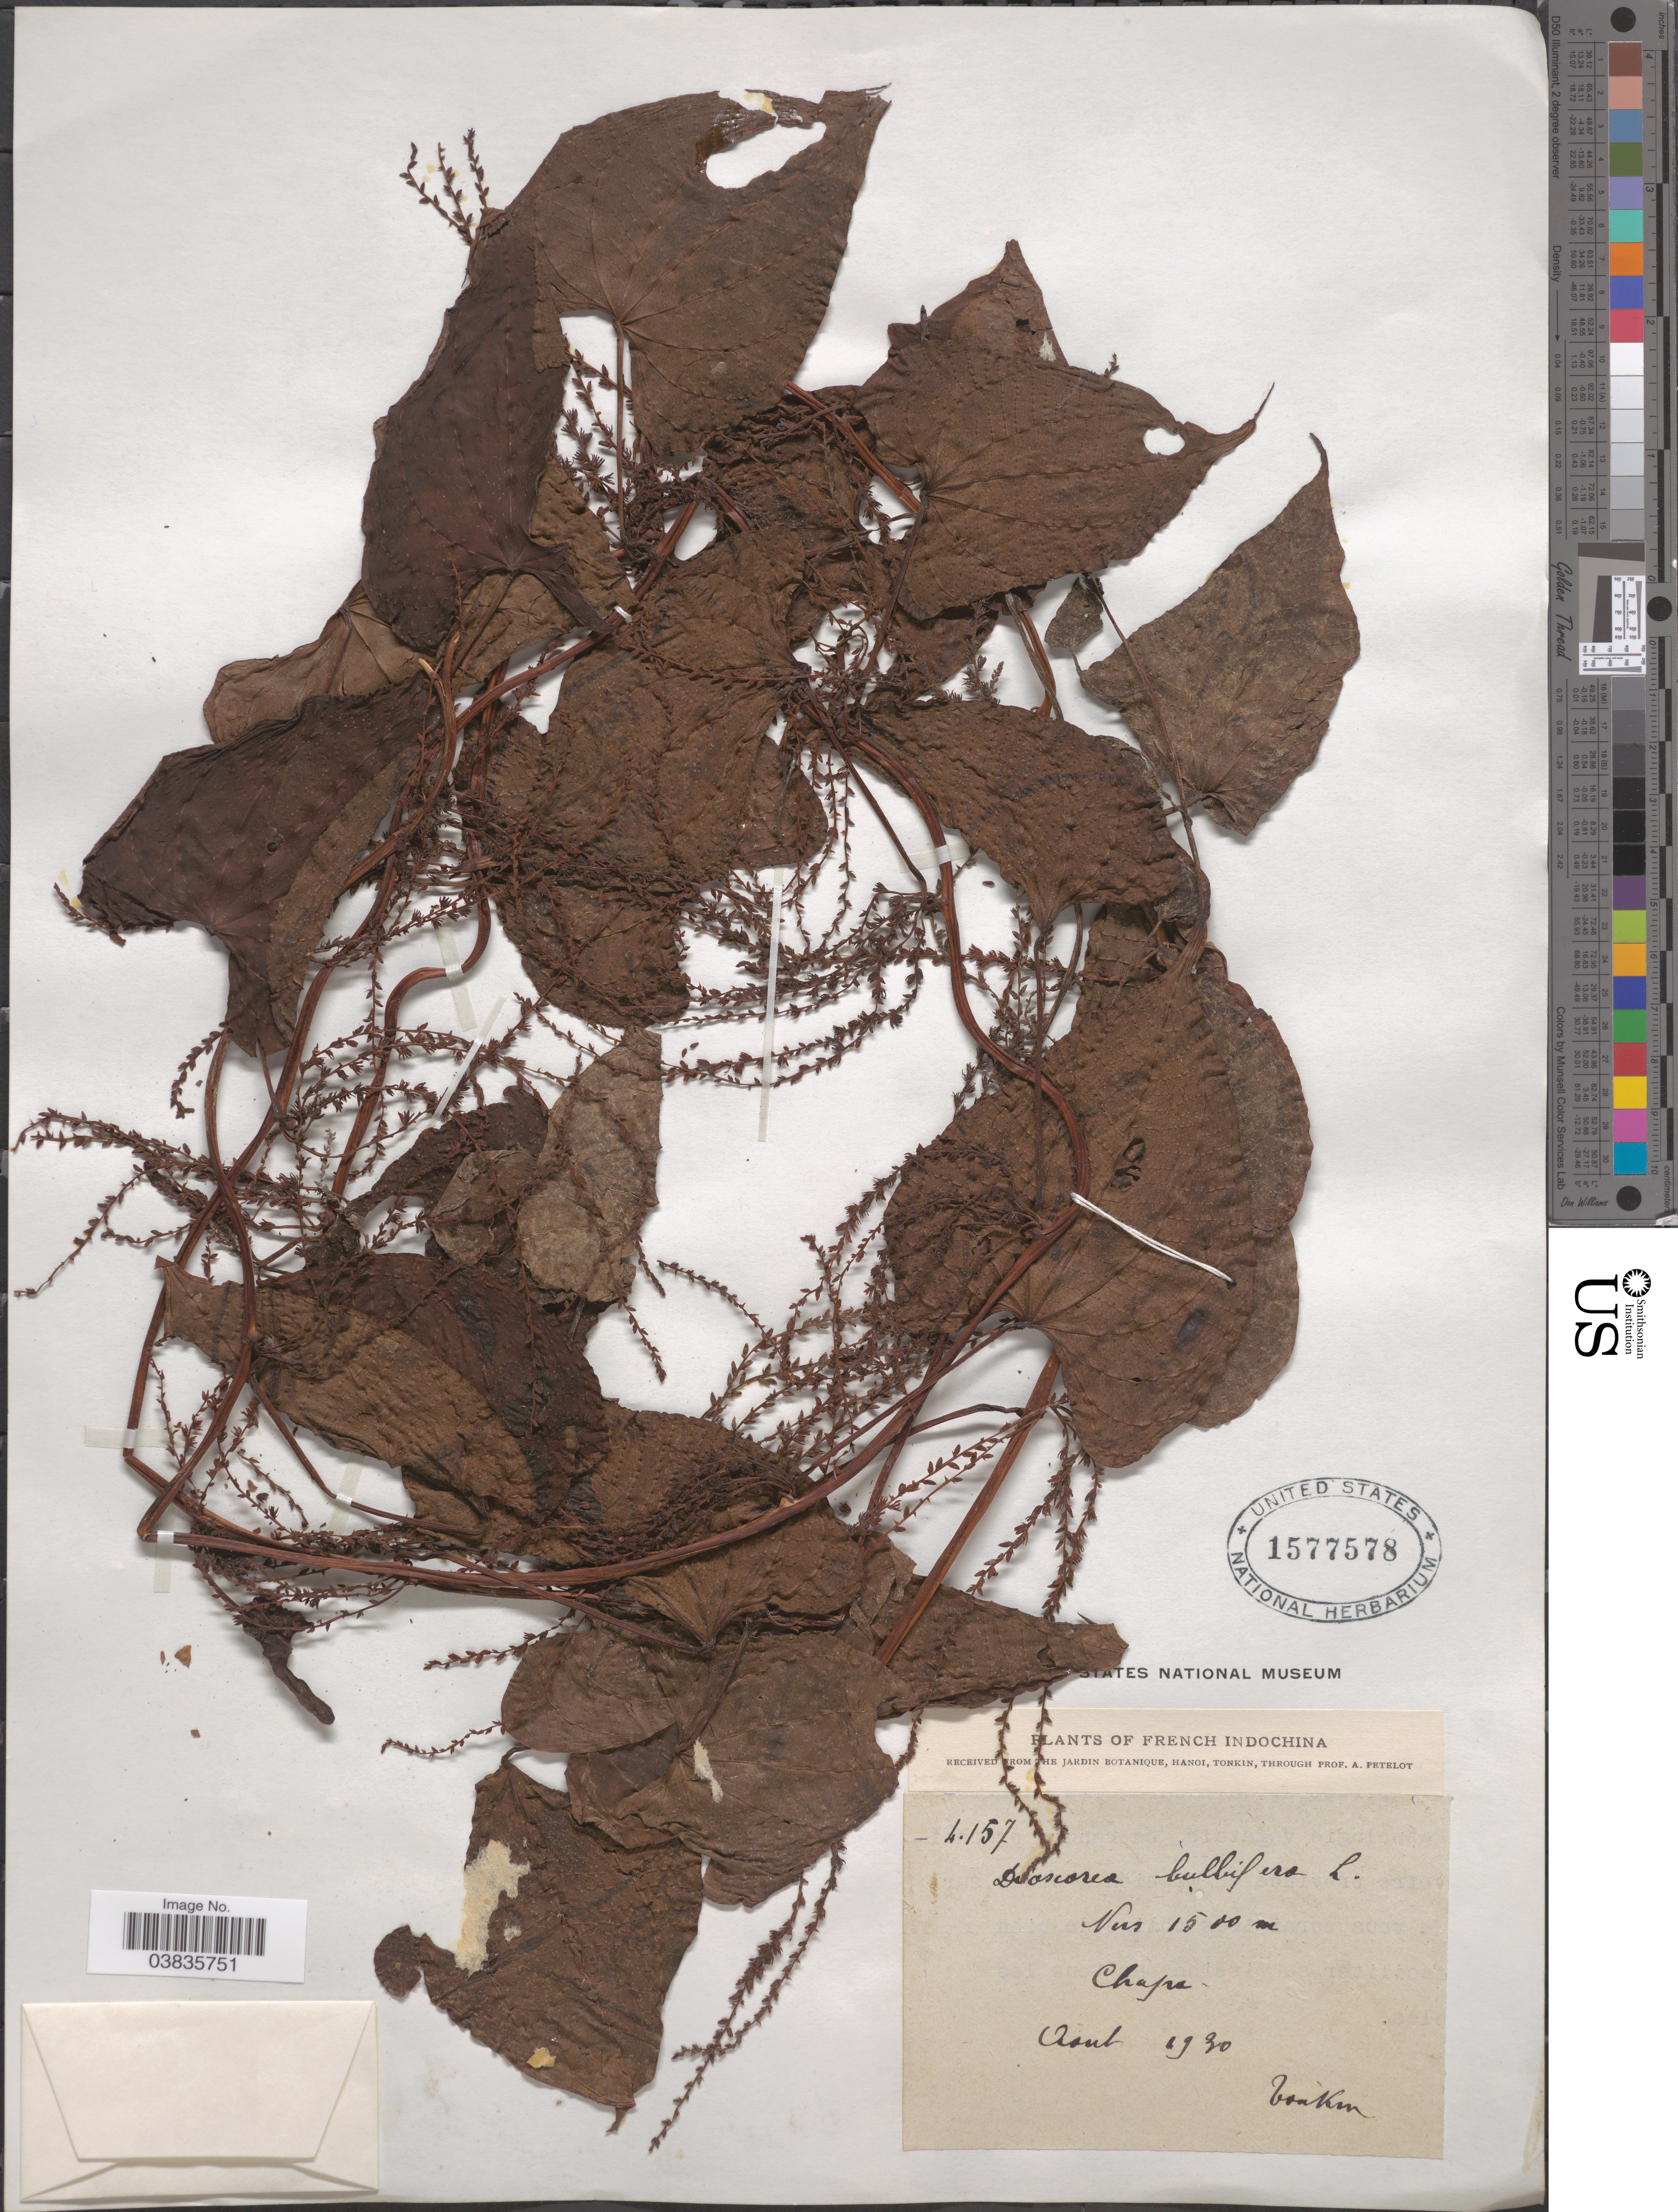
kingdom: Plantae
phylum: Tracheophyta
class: Liliopsida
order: Dioscoreales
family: Dioscoreaceae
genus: Dioscorea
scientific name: Dioscorea bulbifera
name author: L.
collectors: P. A. Pételot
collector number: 4157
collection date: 1930-08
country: Vietnam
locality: French Indochina. Chapa.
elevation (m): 1500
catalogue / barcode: US 1577578